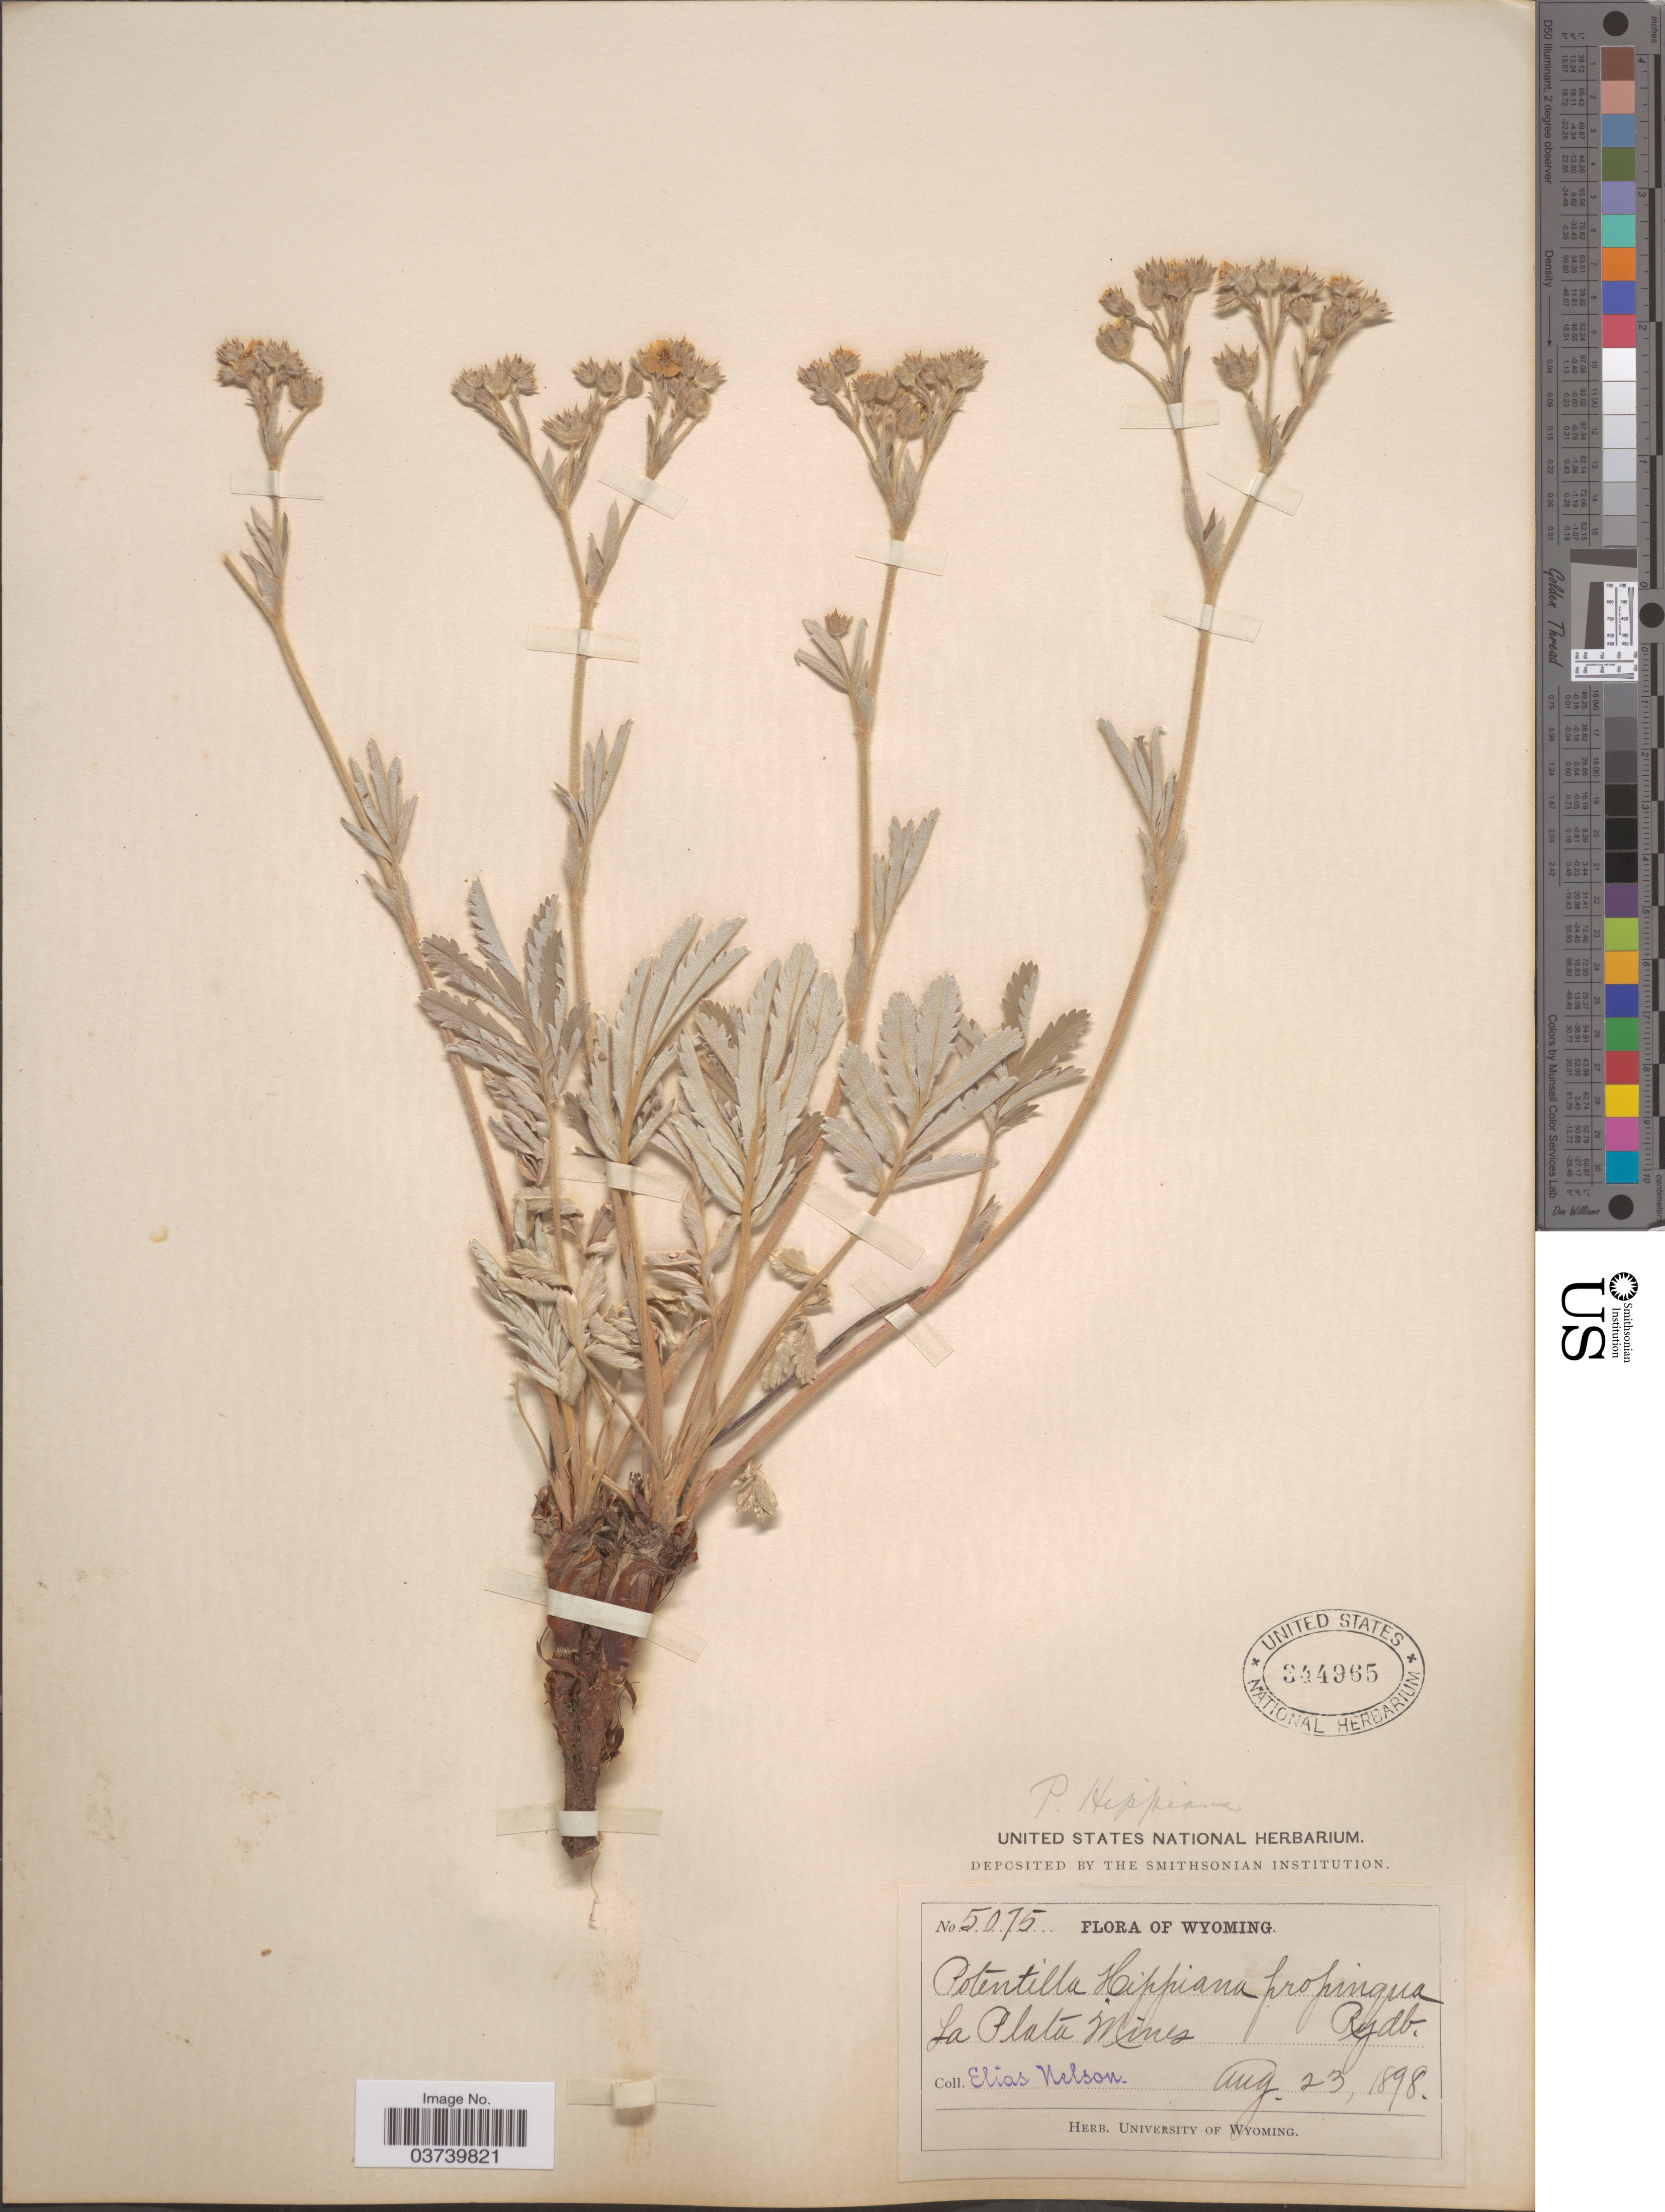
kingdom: Plantae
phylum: Tracheophyta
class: Magnoliopsida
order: Rosales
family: Rosaceae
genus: Potentilla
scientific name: Potentilla hippiana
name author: Lehm.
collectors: E. Nelson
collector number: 5075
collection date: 1898-08-23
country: United States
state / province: Wyoming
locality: La Plata Mines.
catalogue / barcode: US 344965